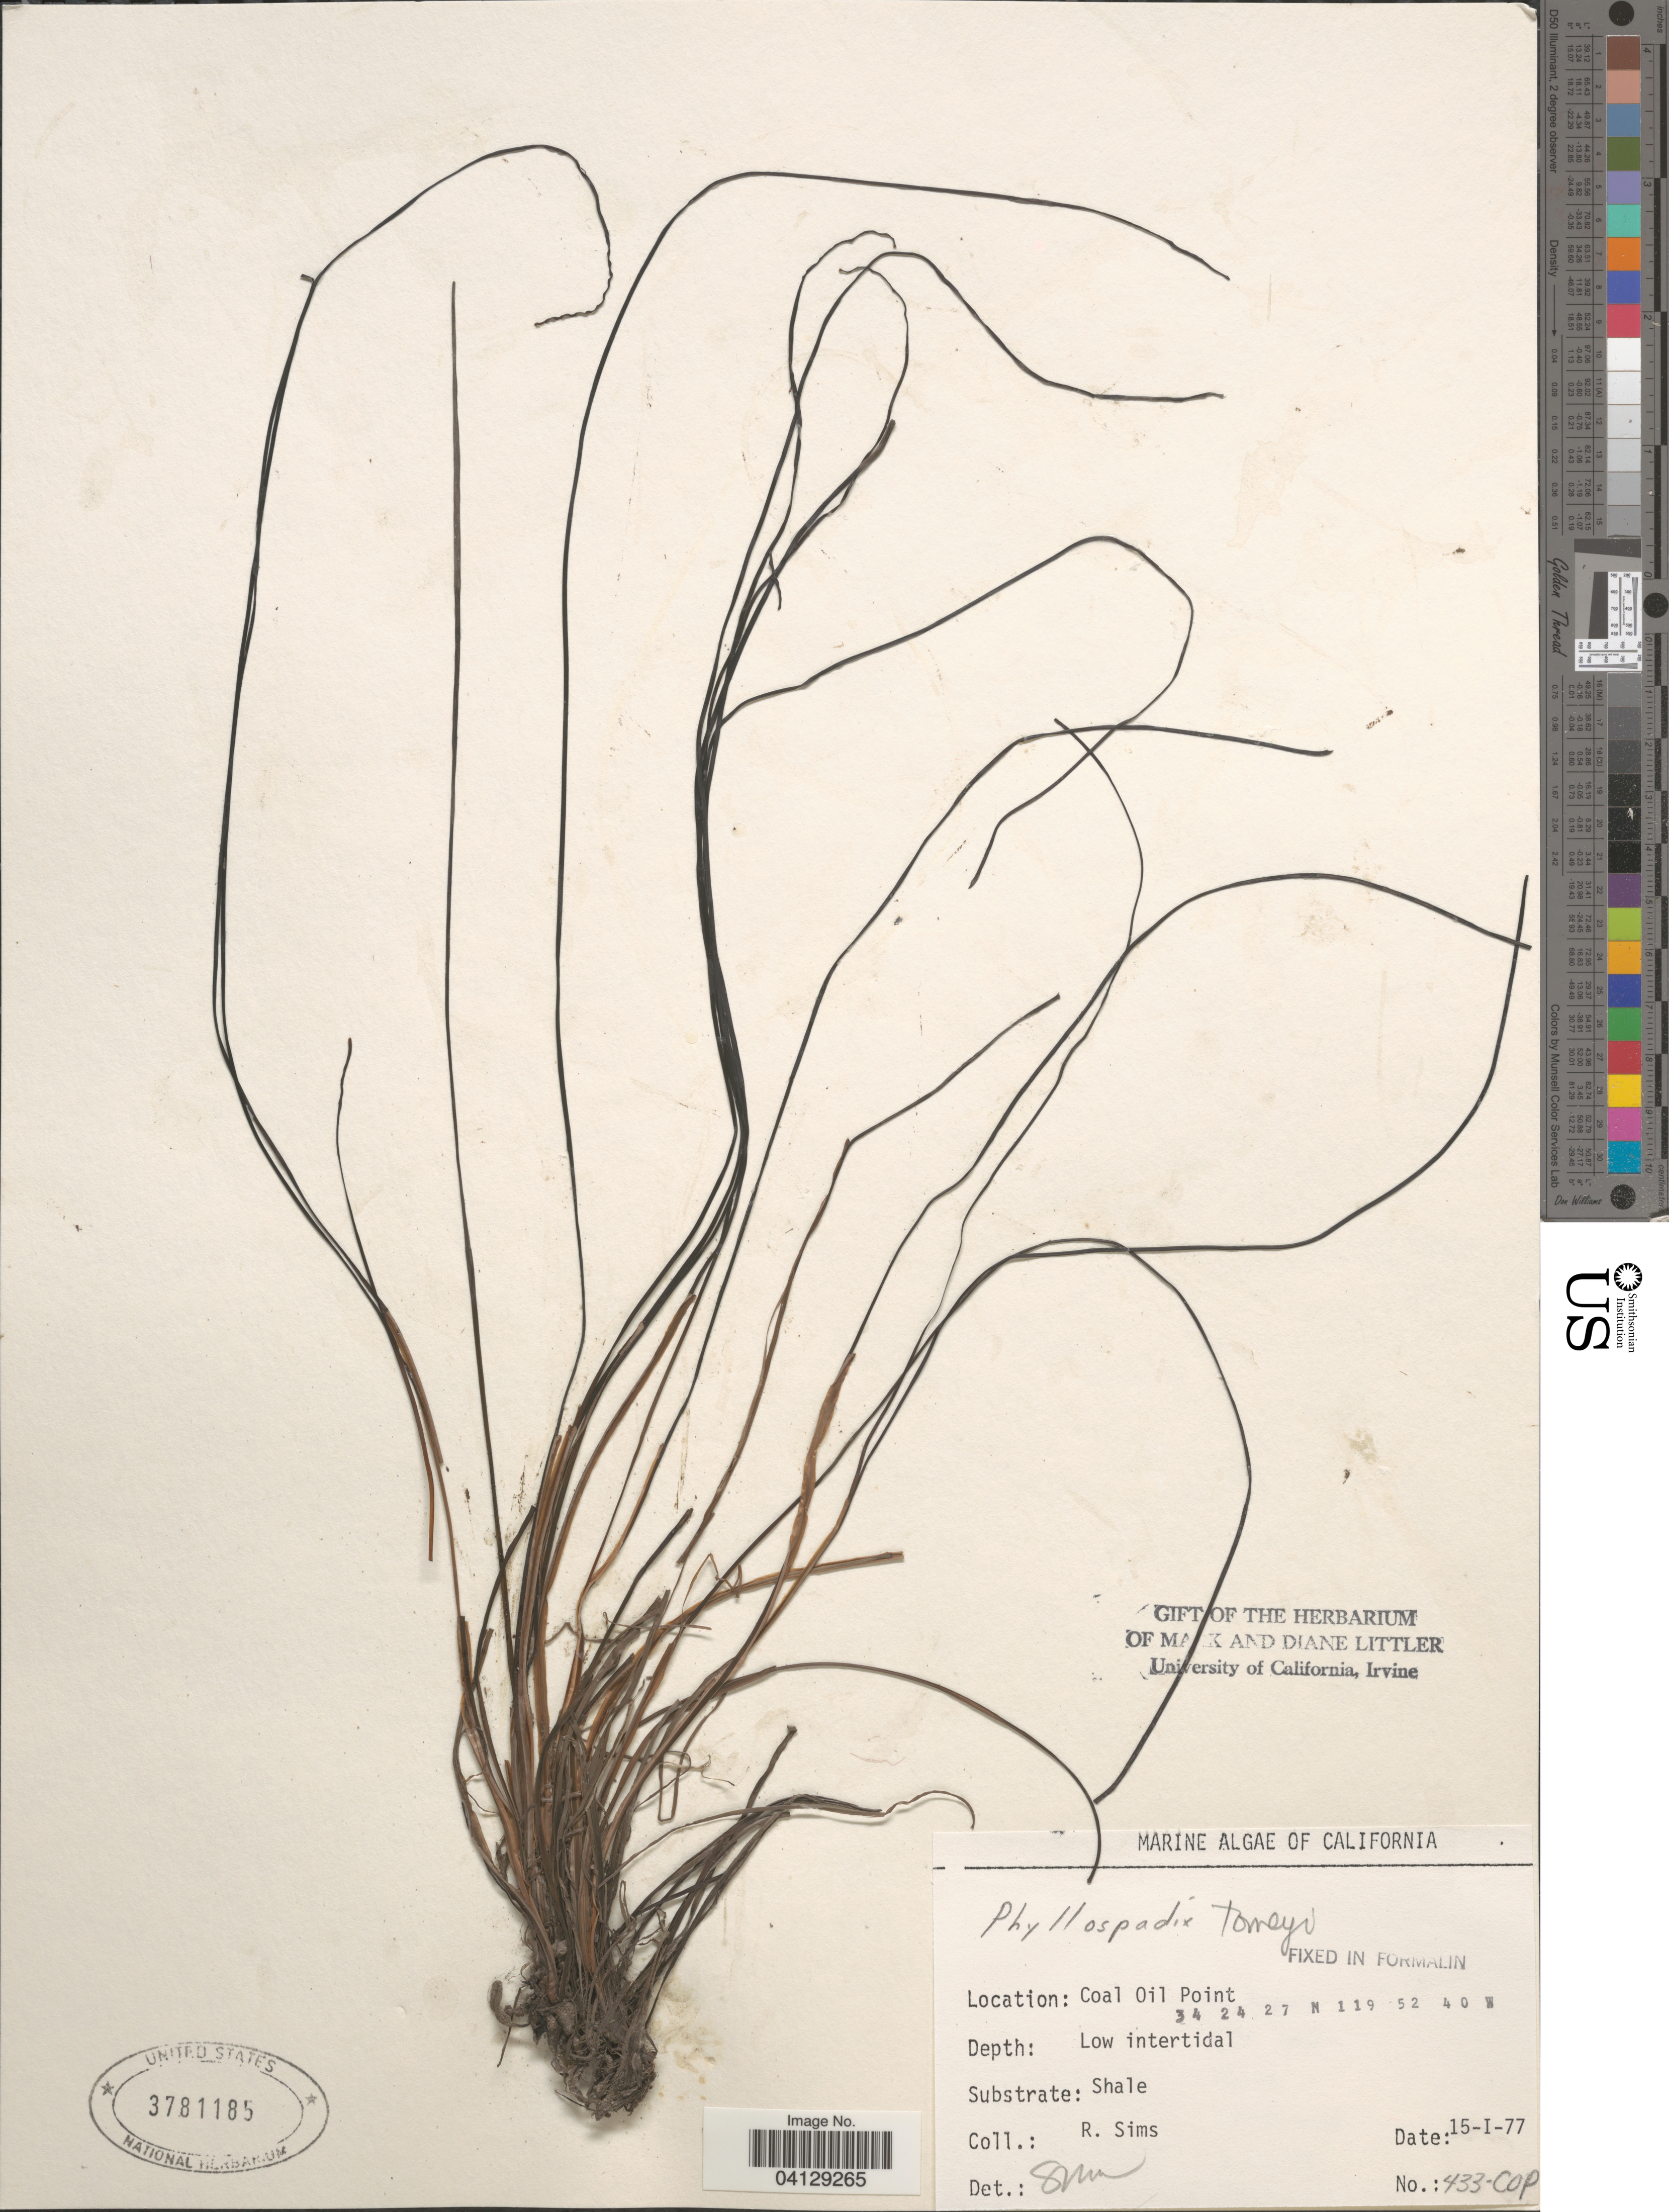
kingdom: Plantae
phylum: Tracheophyta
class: Liliopsida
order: Alismatales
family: Zosteraceae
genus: Phyllospadix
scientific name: Phyllospadix torreyi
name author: S. Watson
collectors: R. Sims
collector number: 433-COP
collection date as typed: Transcribed d/m/y: 15/1/77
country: United States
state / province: California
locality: Coal Oil Point.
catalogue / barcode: US 3781185